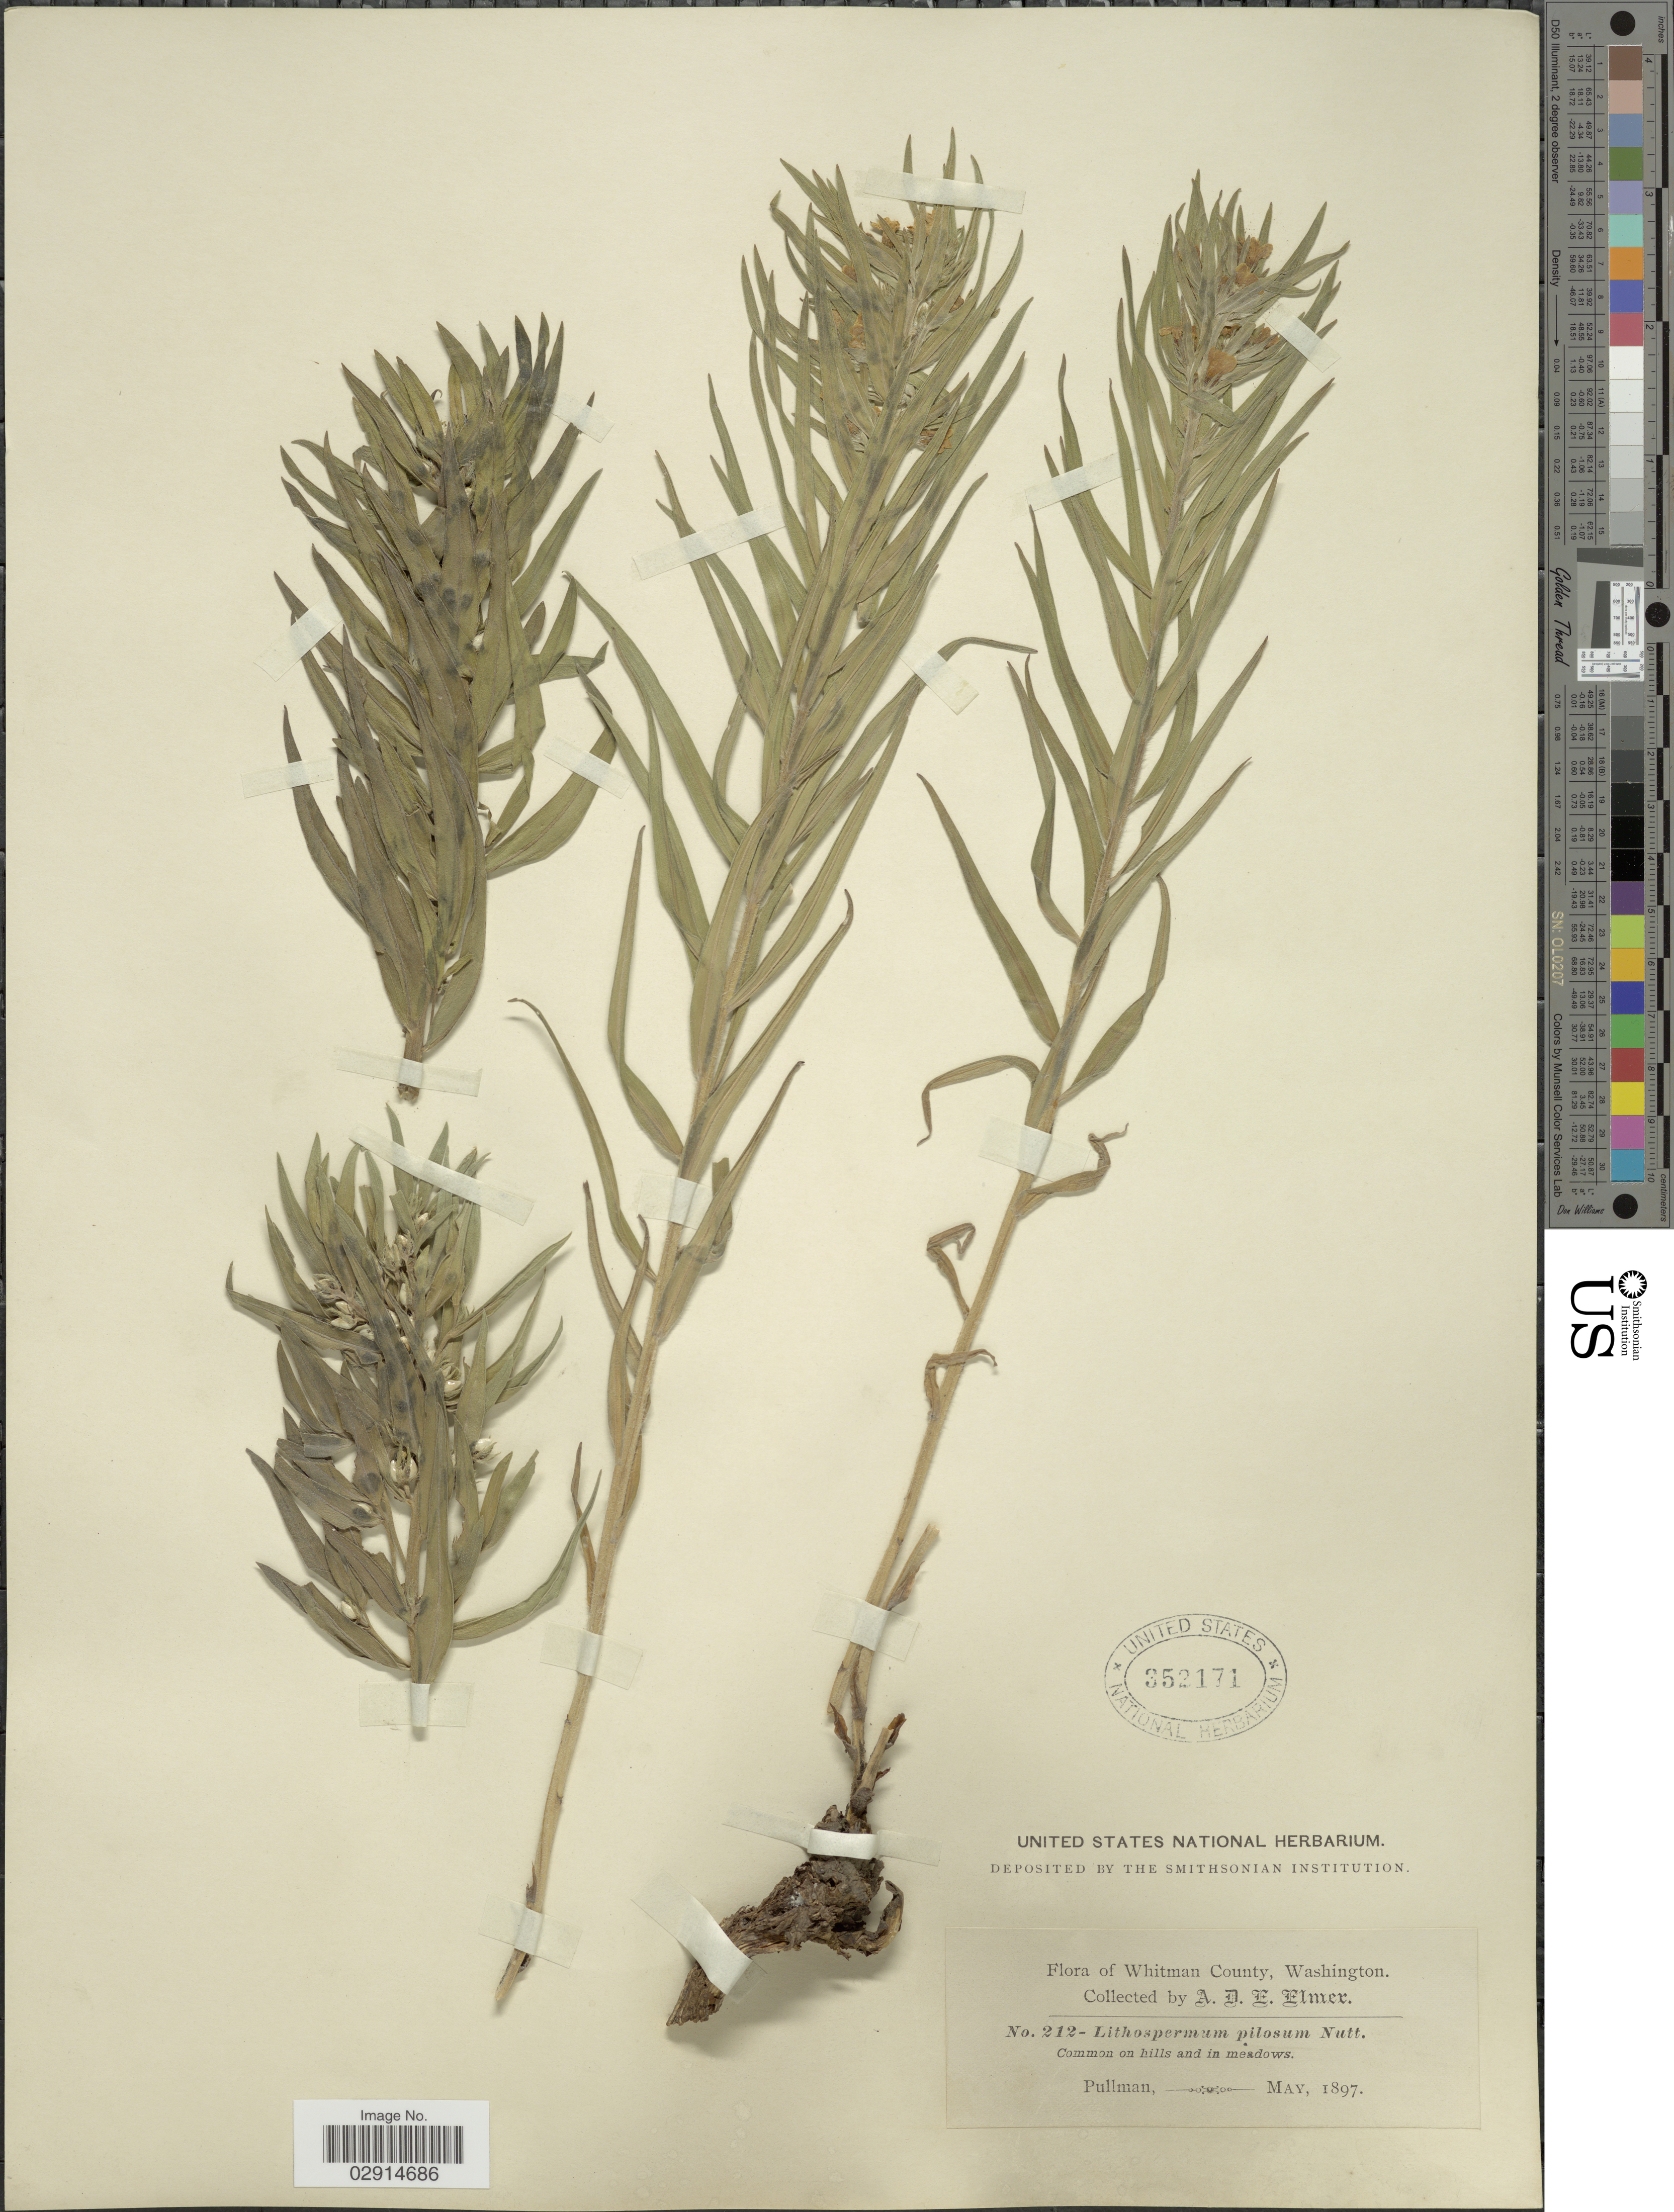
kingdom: Plantae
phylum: Tracheophyta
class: Magnoliopsida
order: Boraginales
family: Boraginaceae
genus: Lithospermum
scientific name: Lithospermum ruderale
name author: Douglas ex Lehm.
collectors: A. D. E. Elmer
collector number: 212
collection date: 1897-05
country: United States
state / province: Washington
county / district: Whitman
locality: Whitman County, Common on hills and in meadows, Pullman.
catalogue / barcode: US 352171